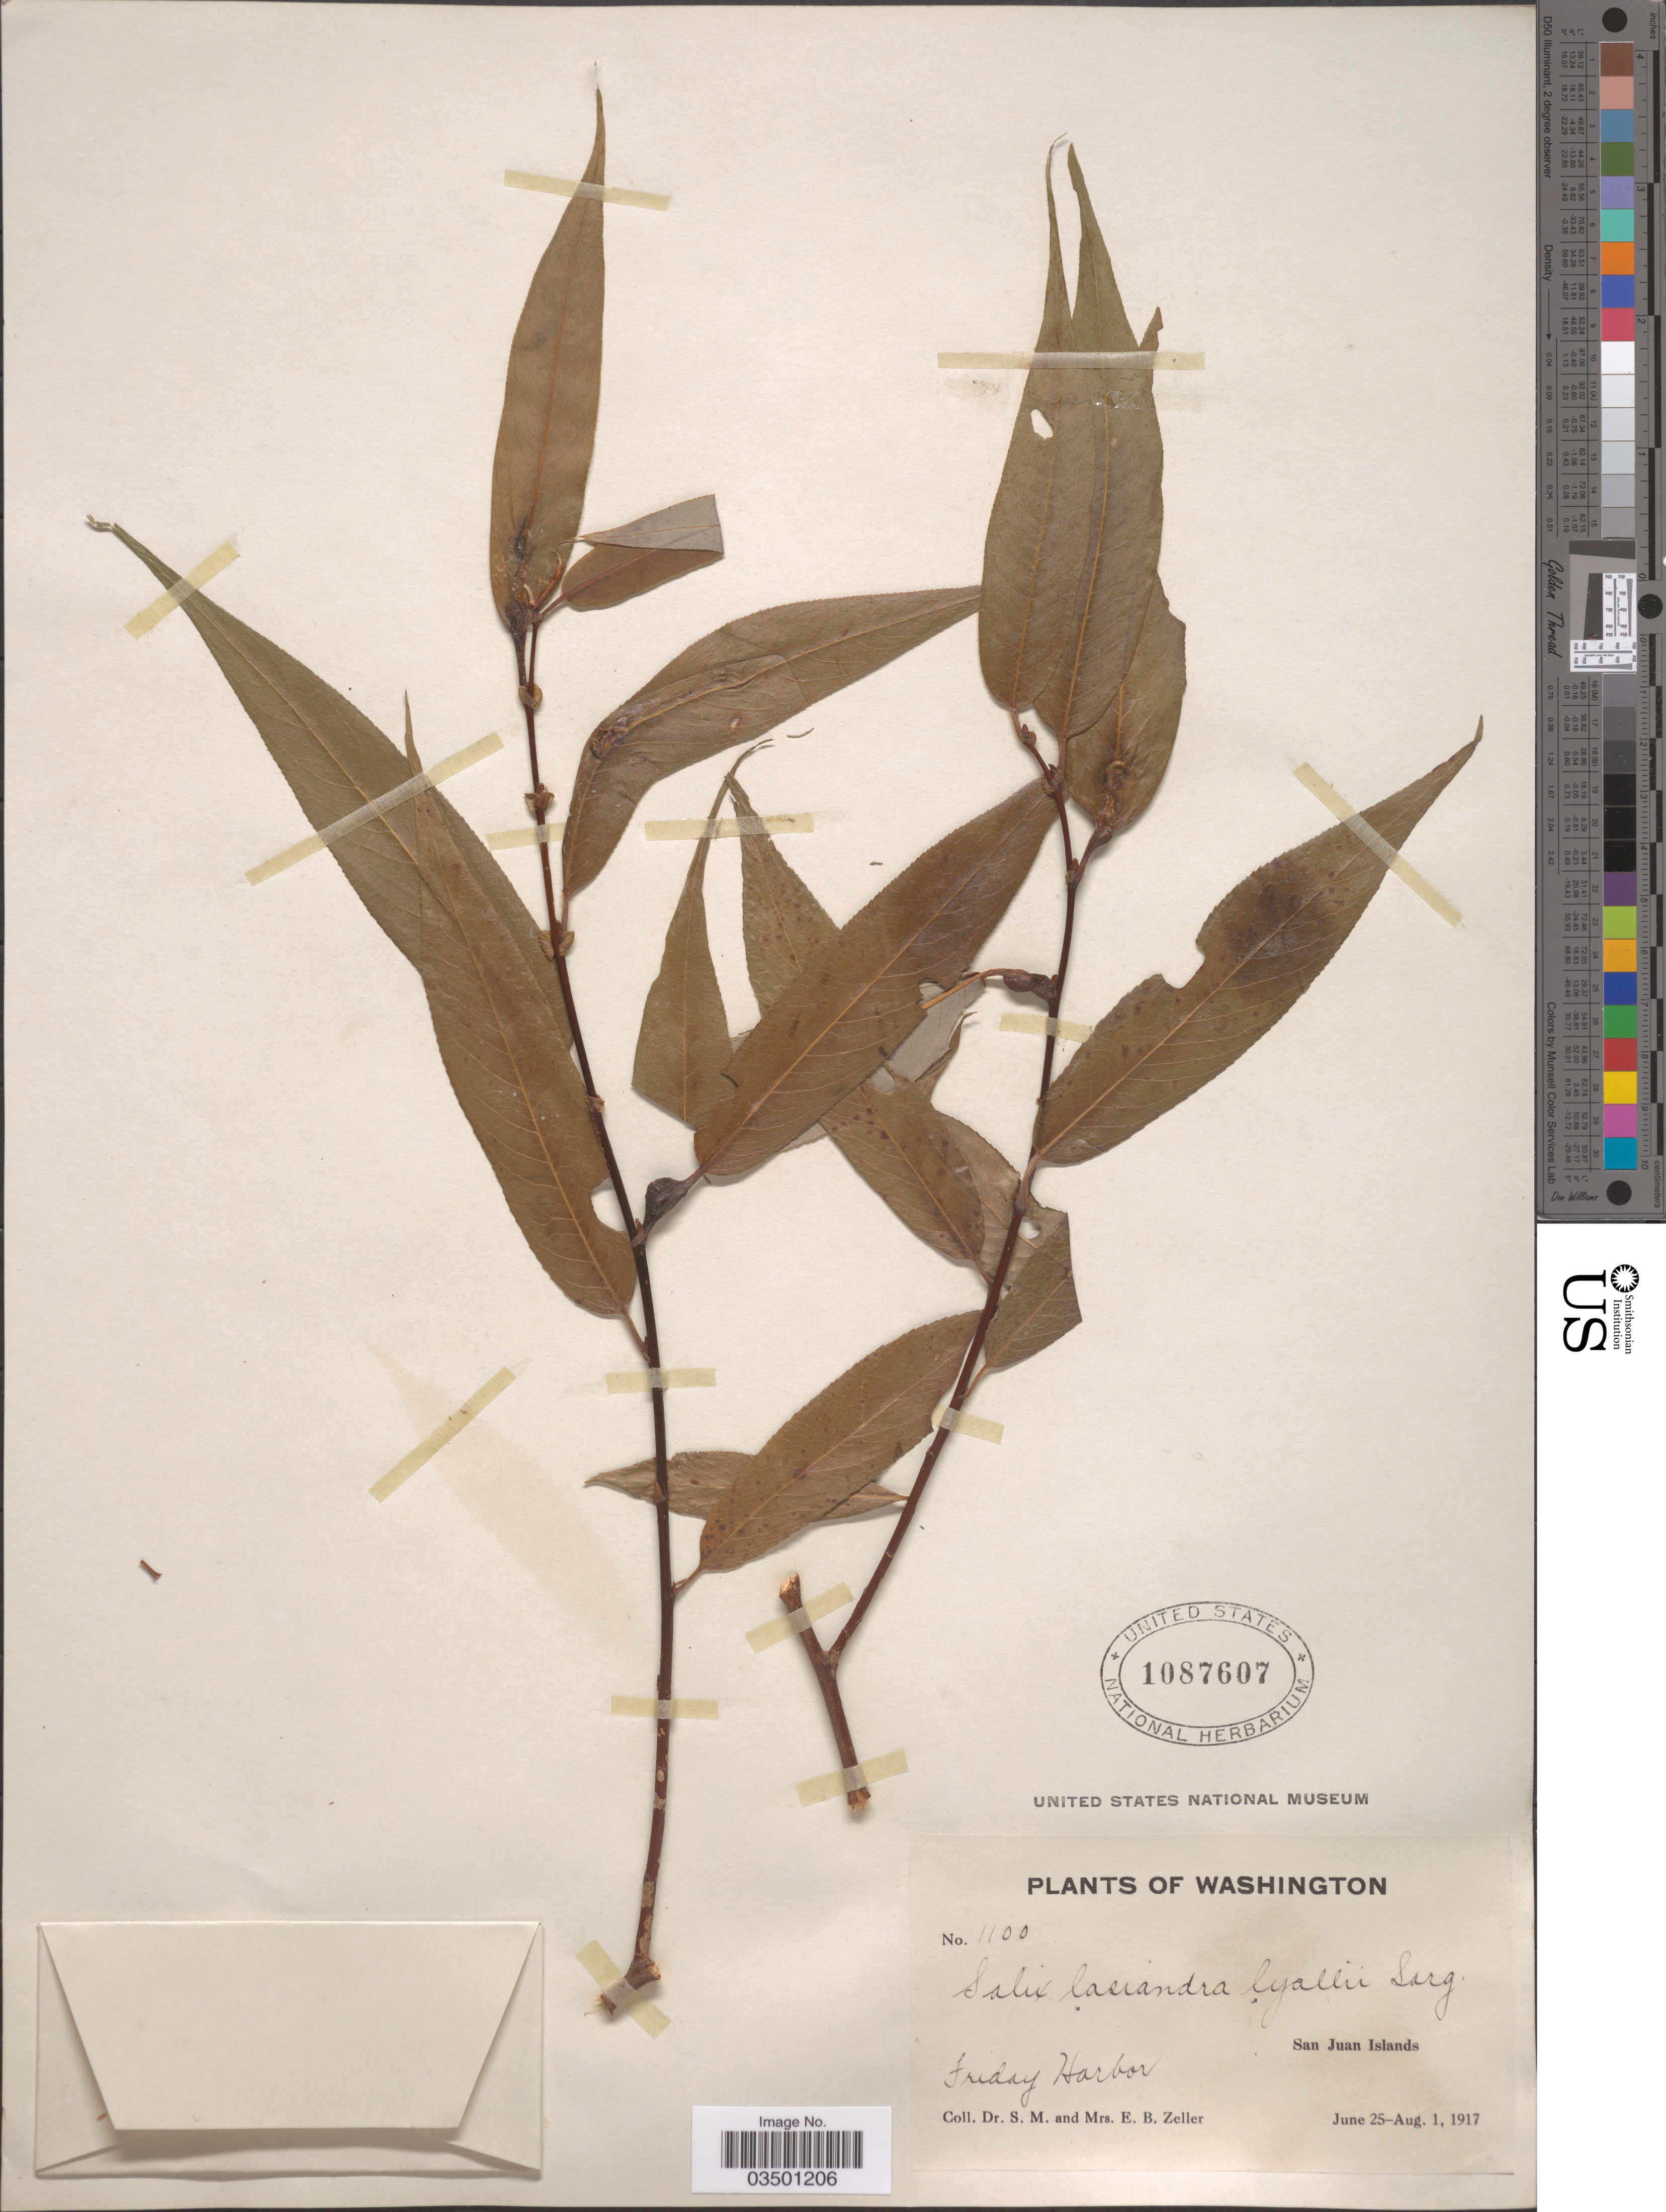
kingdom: Plantae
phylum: Tracheophyta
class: Magnoliopsida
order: Malpighiales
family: Salicaceae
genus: Salix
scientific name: Salix lasiandra var. lyallii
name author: Sarg.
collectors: S. Zeller & E. Zeller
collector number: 1100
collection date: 1917-06-25/1917-08-01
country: United States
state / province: Washington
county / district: San Juan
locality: San Juan Islands. Friday Harbor.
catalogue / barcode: US 1087607